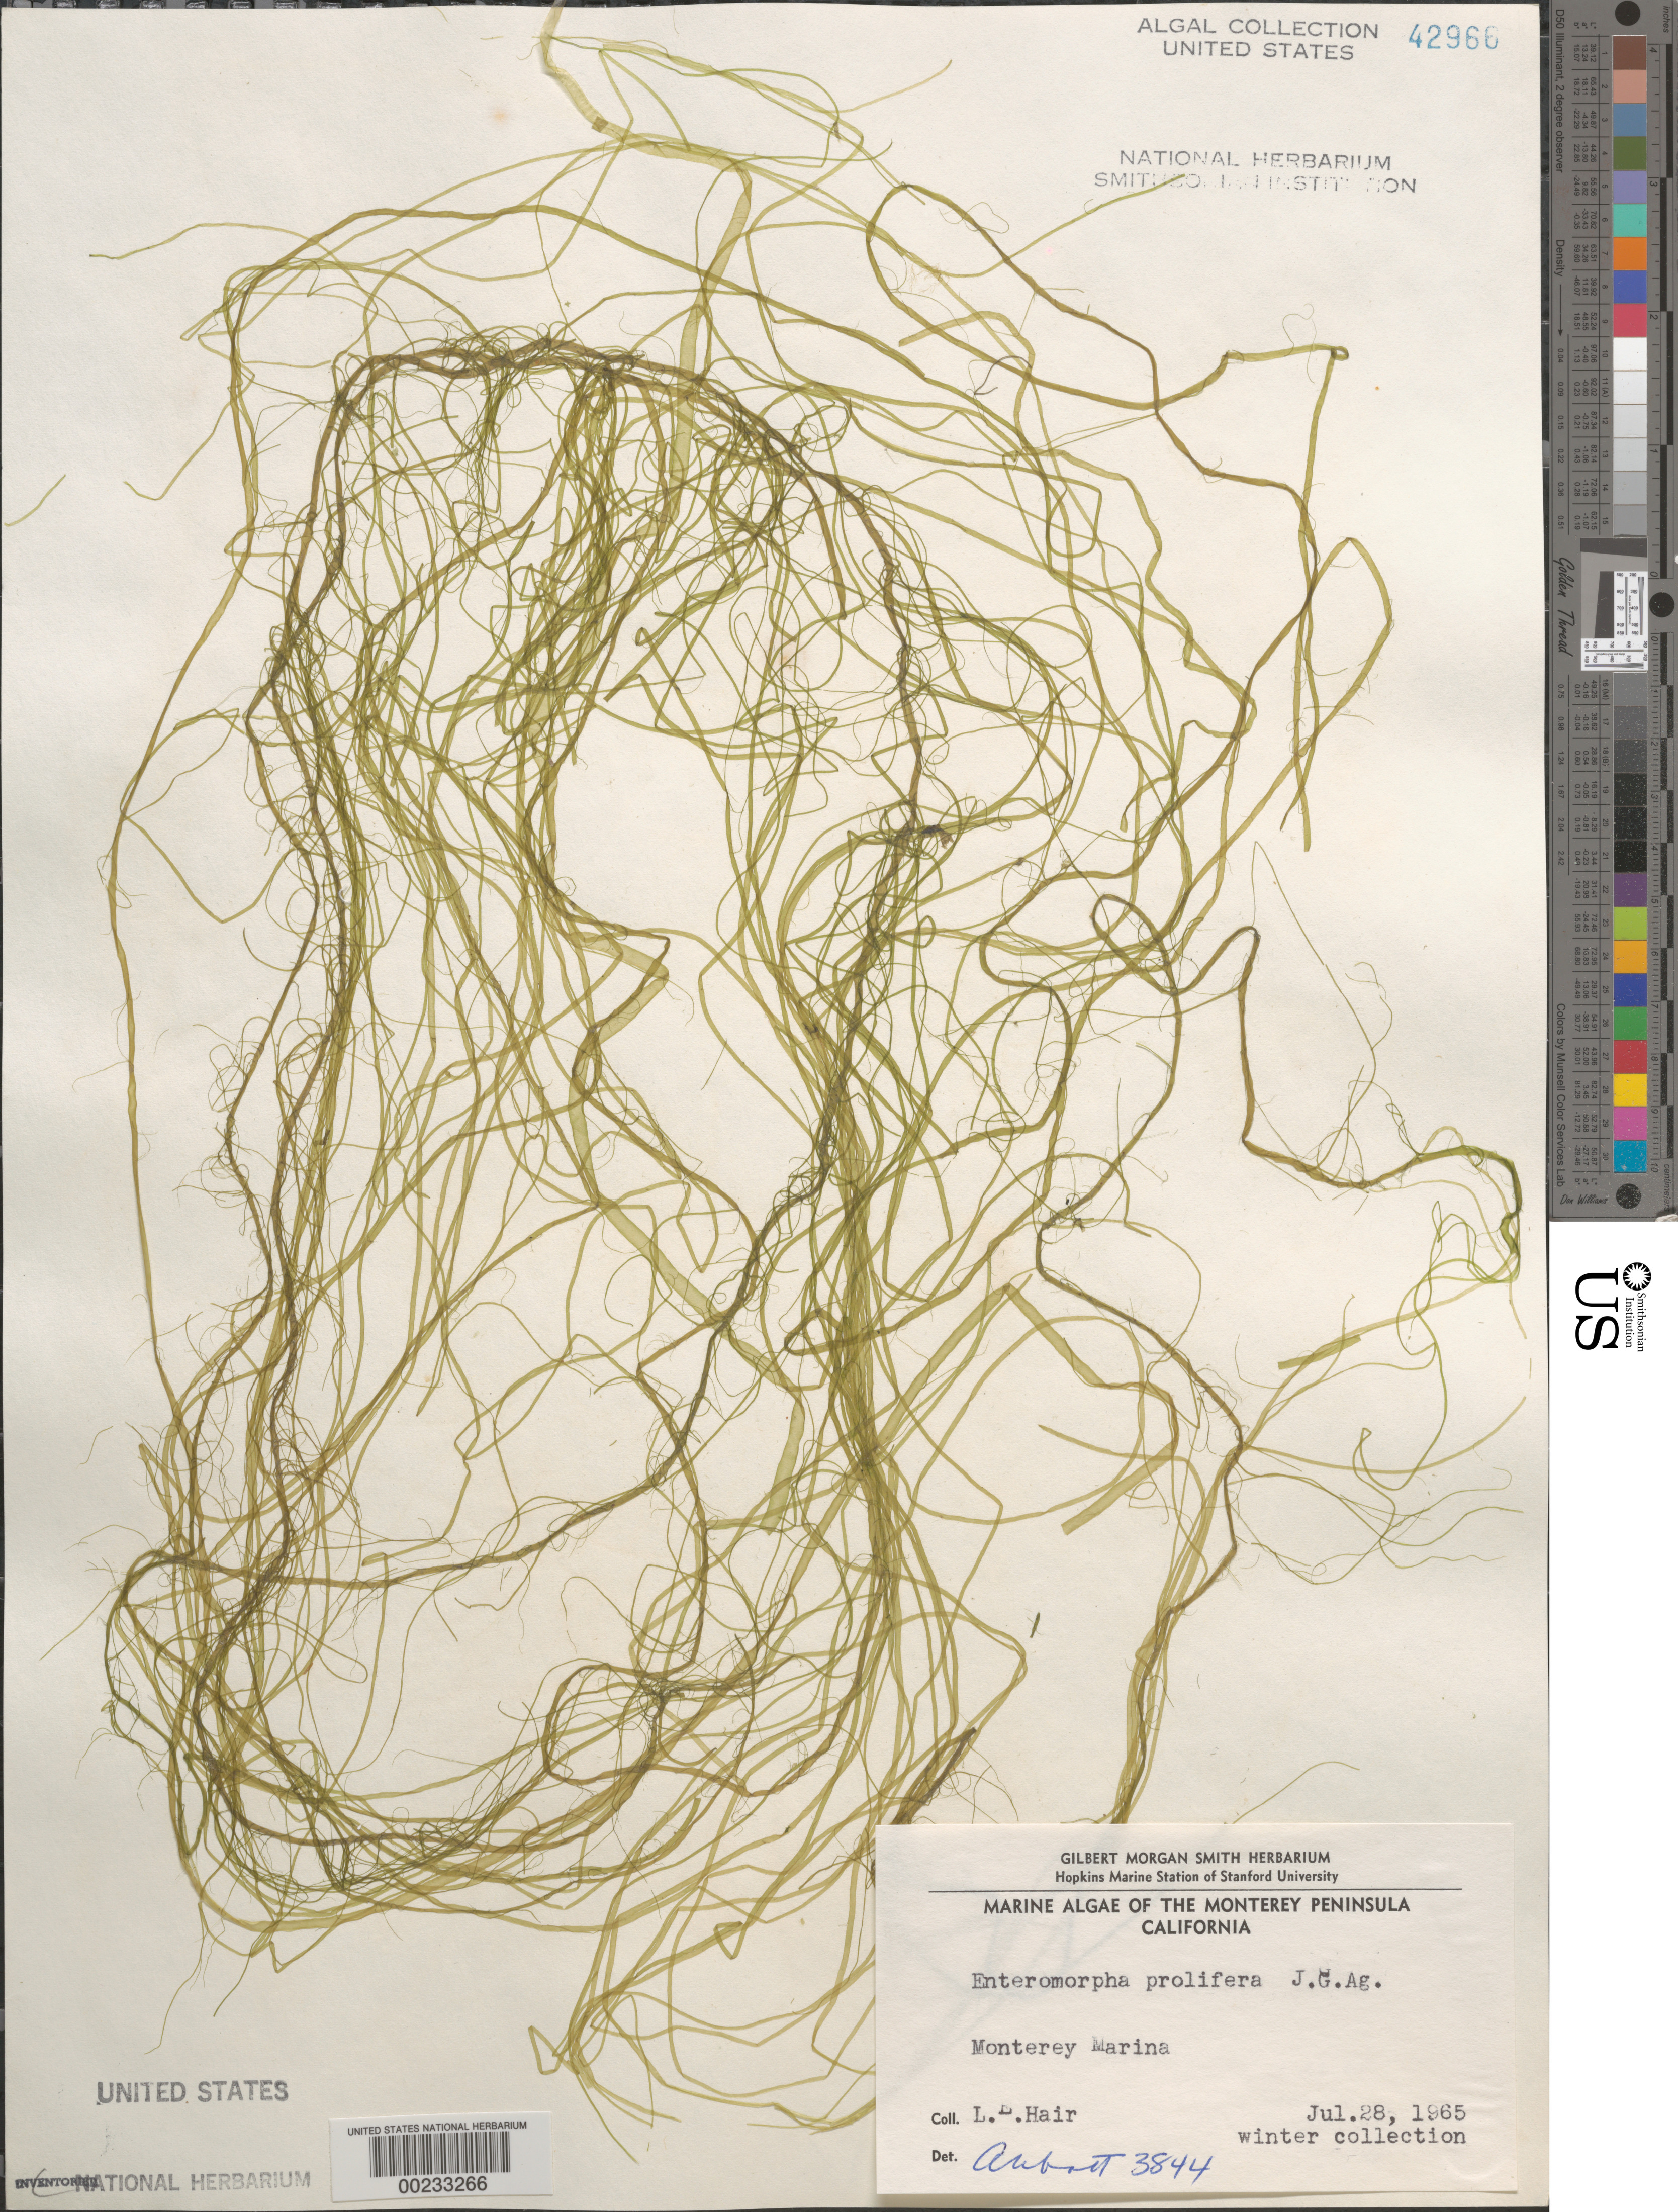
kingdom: Plantae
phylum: Chlorophyta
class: Ulvophyceae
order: Ulvales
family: Ulvaceae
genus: Enteromorpha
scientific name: Enteromorpha prolifera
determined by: Abbott, Isabella A.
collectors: L. Hair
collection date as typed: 28 Jul 1965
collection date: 1965-07-28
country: United States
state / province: California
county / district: Monterey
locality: Monterey Marina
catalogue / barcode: US 42966